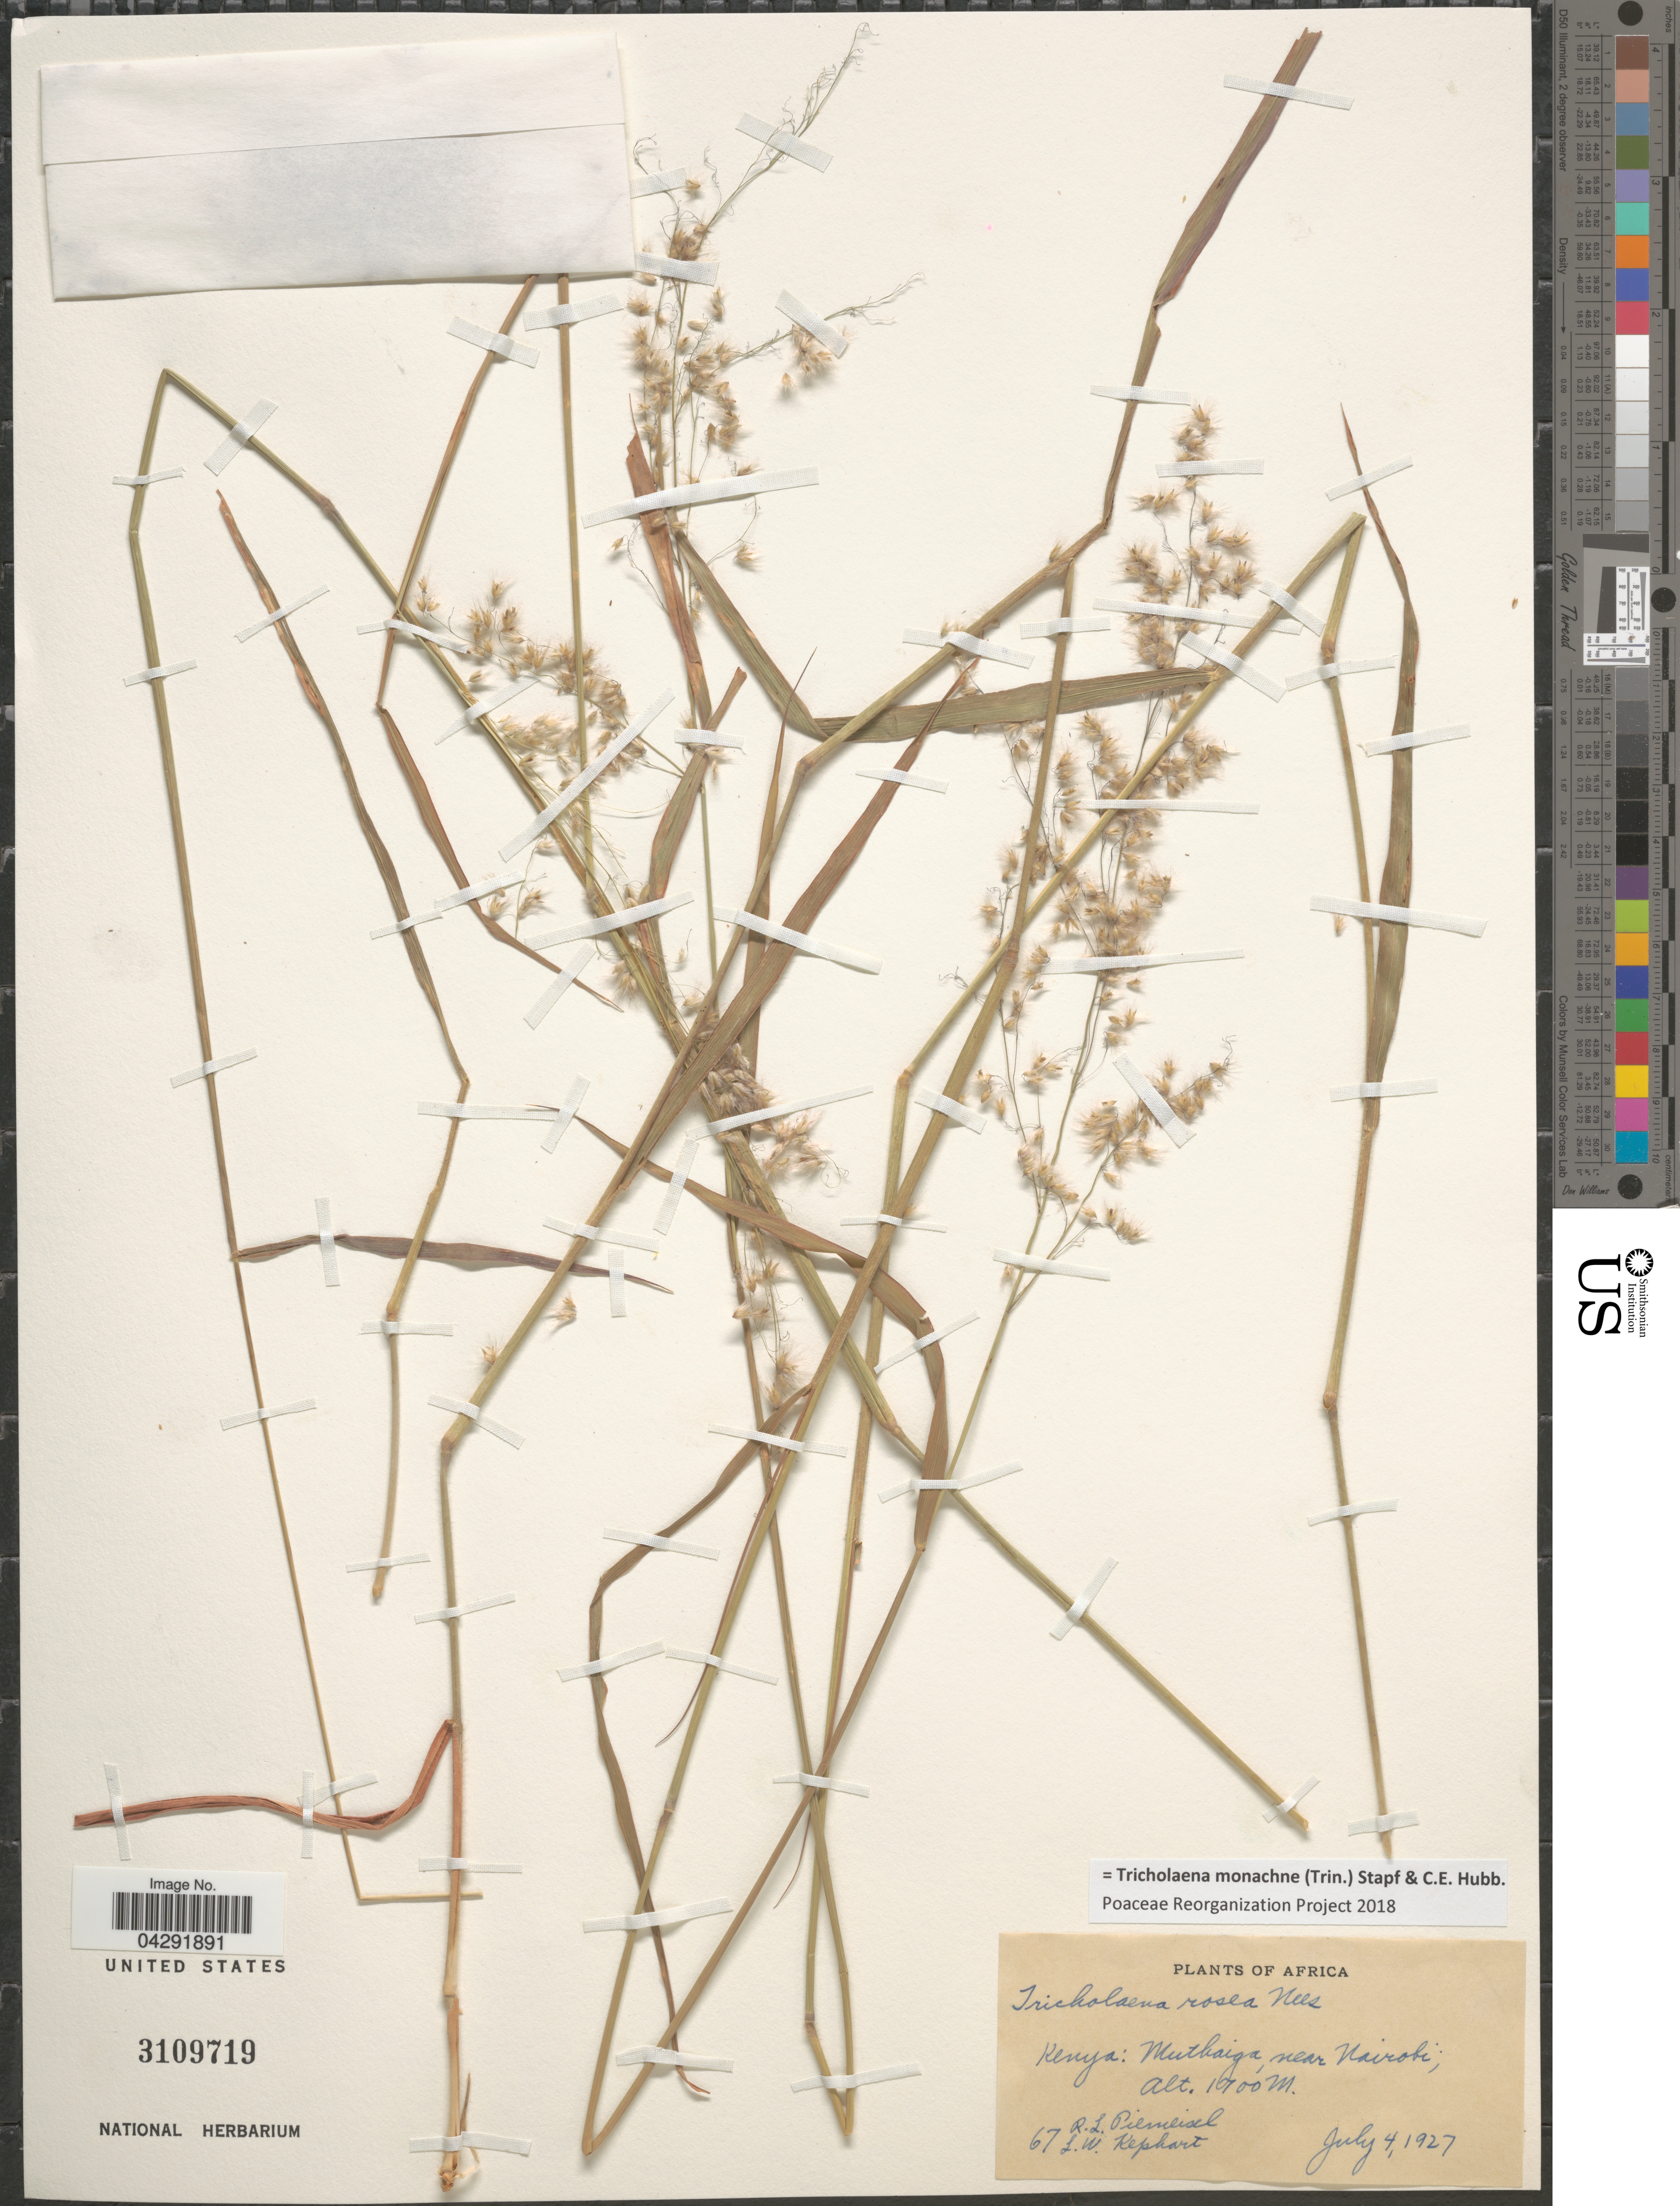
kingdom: Plantae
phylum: Tracheophyta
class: Liliopsida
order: Poales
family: Poaceae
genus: Tricholaena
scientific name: Tricholaena monachne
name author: (Trin.) Stapf & C.E. Hubb.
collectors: R. L. Piemeisel & L. W. Kephart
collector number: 67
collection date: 1927-07-04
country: Kenya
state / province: Nairobi Area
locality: Muthaiga, near Nairobi.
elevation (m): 1700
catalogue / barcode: US 3109719